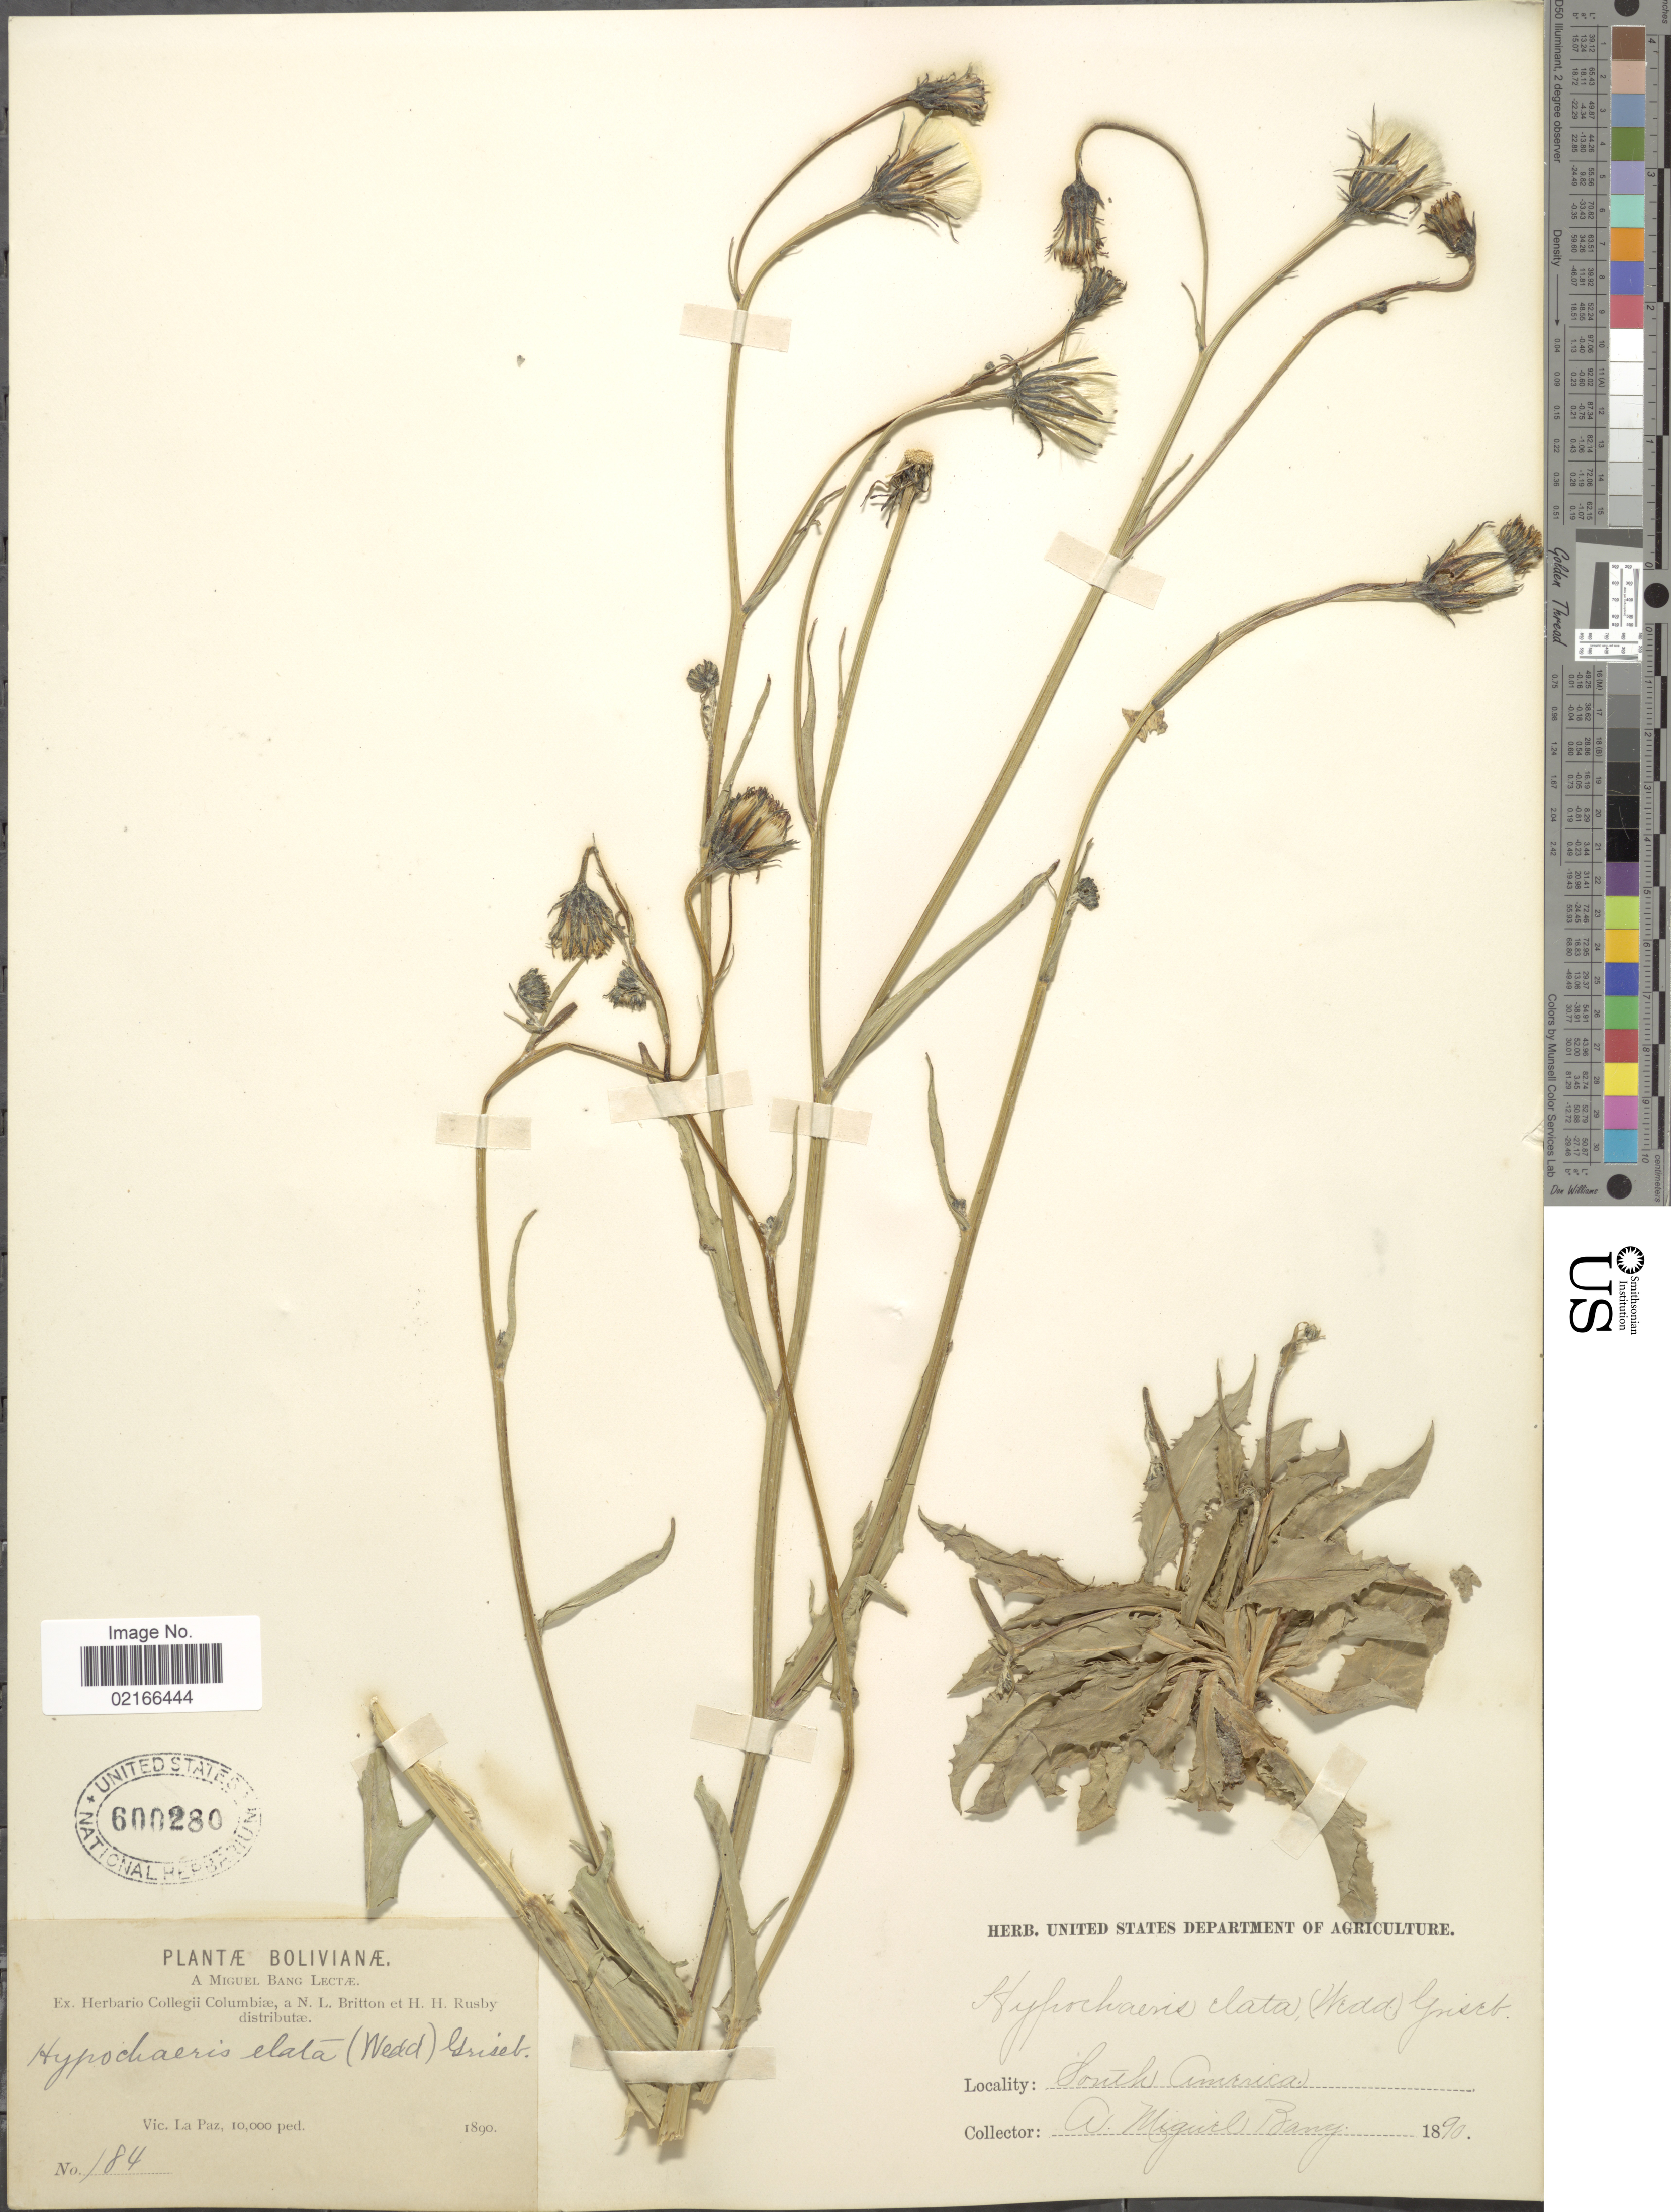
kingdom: Plantae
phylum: Tracheophyta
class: Magnoliopsida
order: Asterales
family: Asteraceae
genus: Hypochaeris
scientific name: Hypochaeris elata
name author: (Wedd.) Griseb.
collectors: M. Bang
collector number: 184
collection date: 1890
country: Bolivia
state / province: La Paz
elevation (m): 3048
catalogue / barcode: US 600280